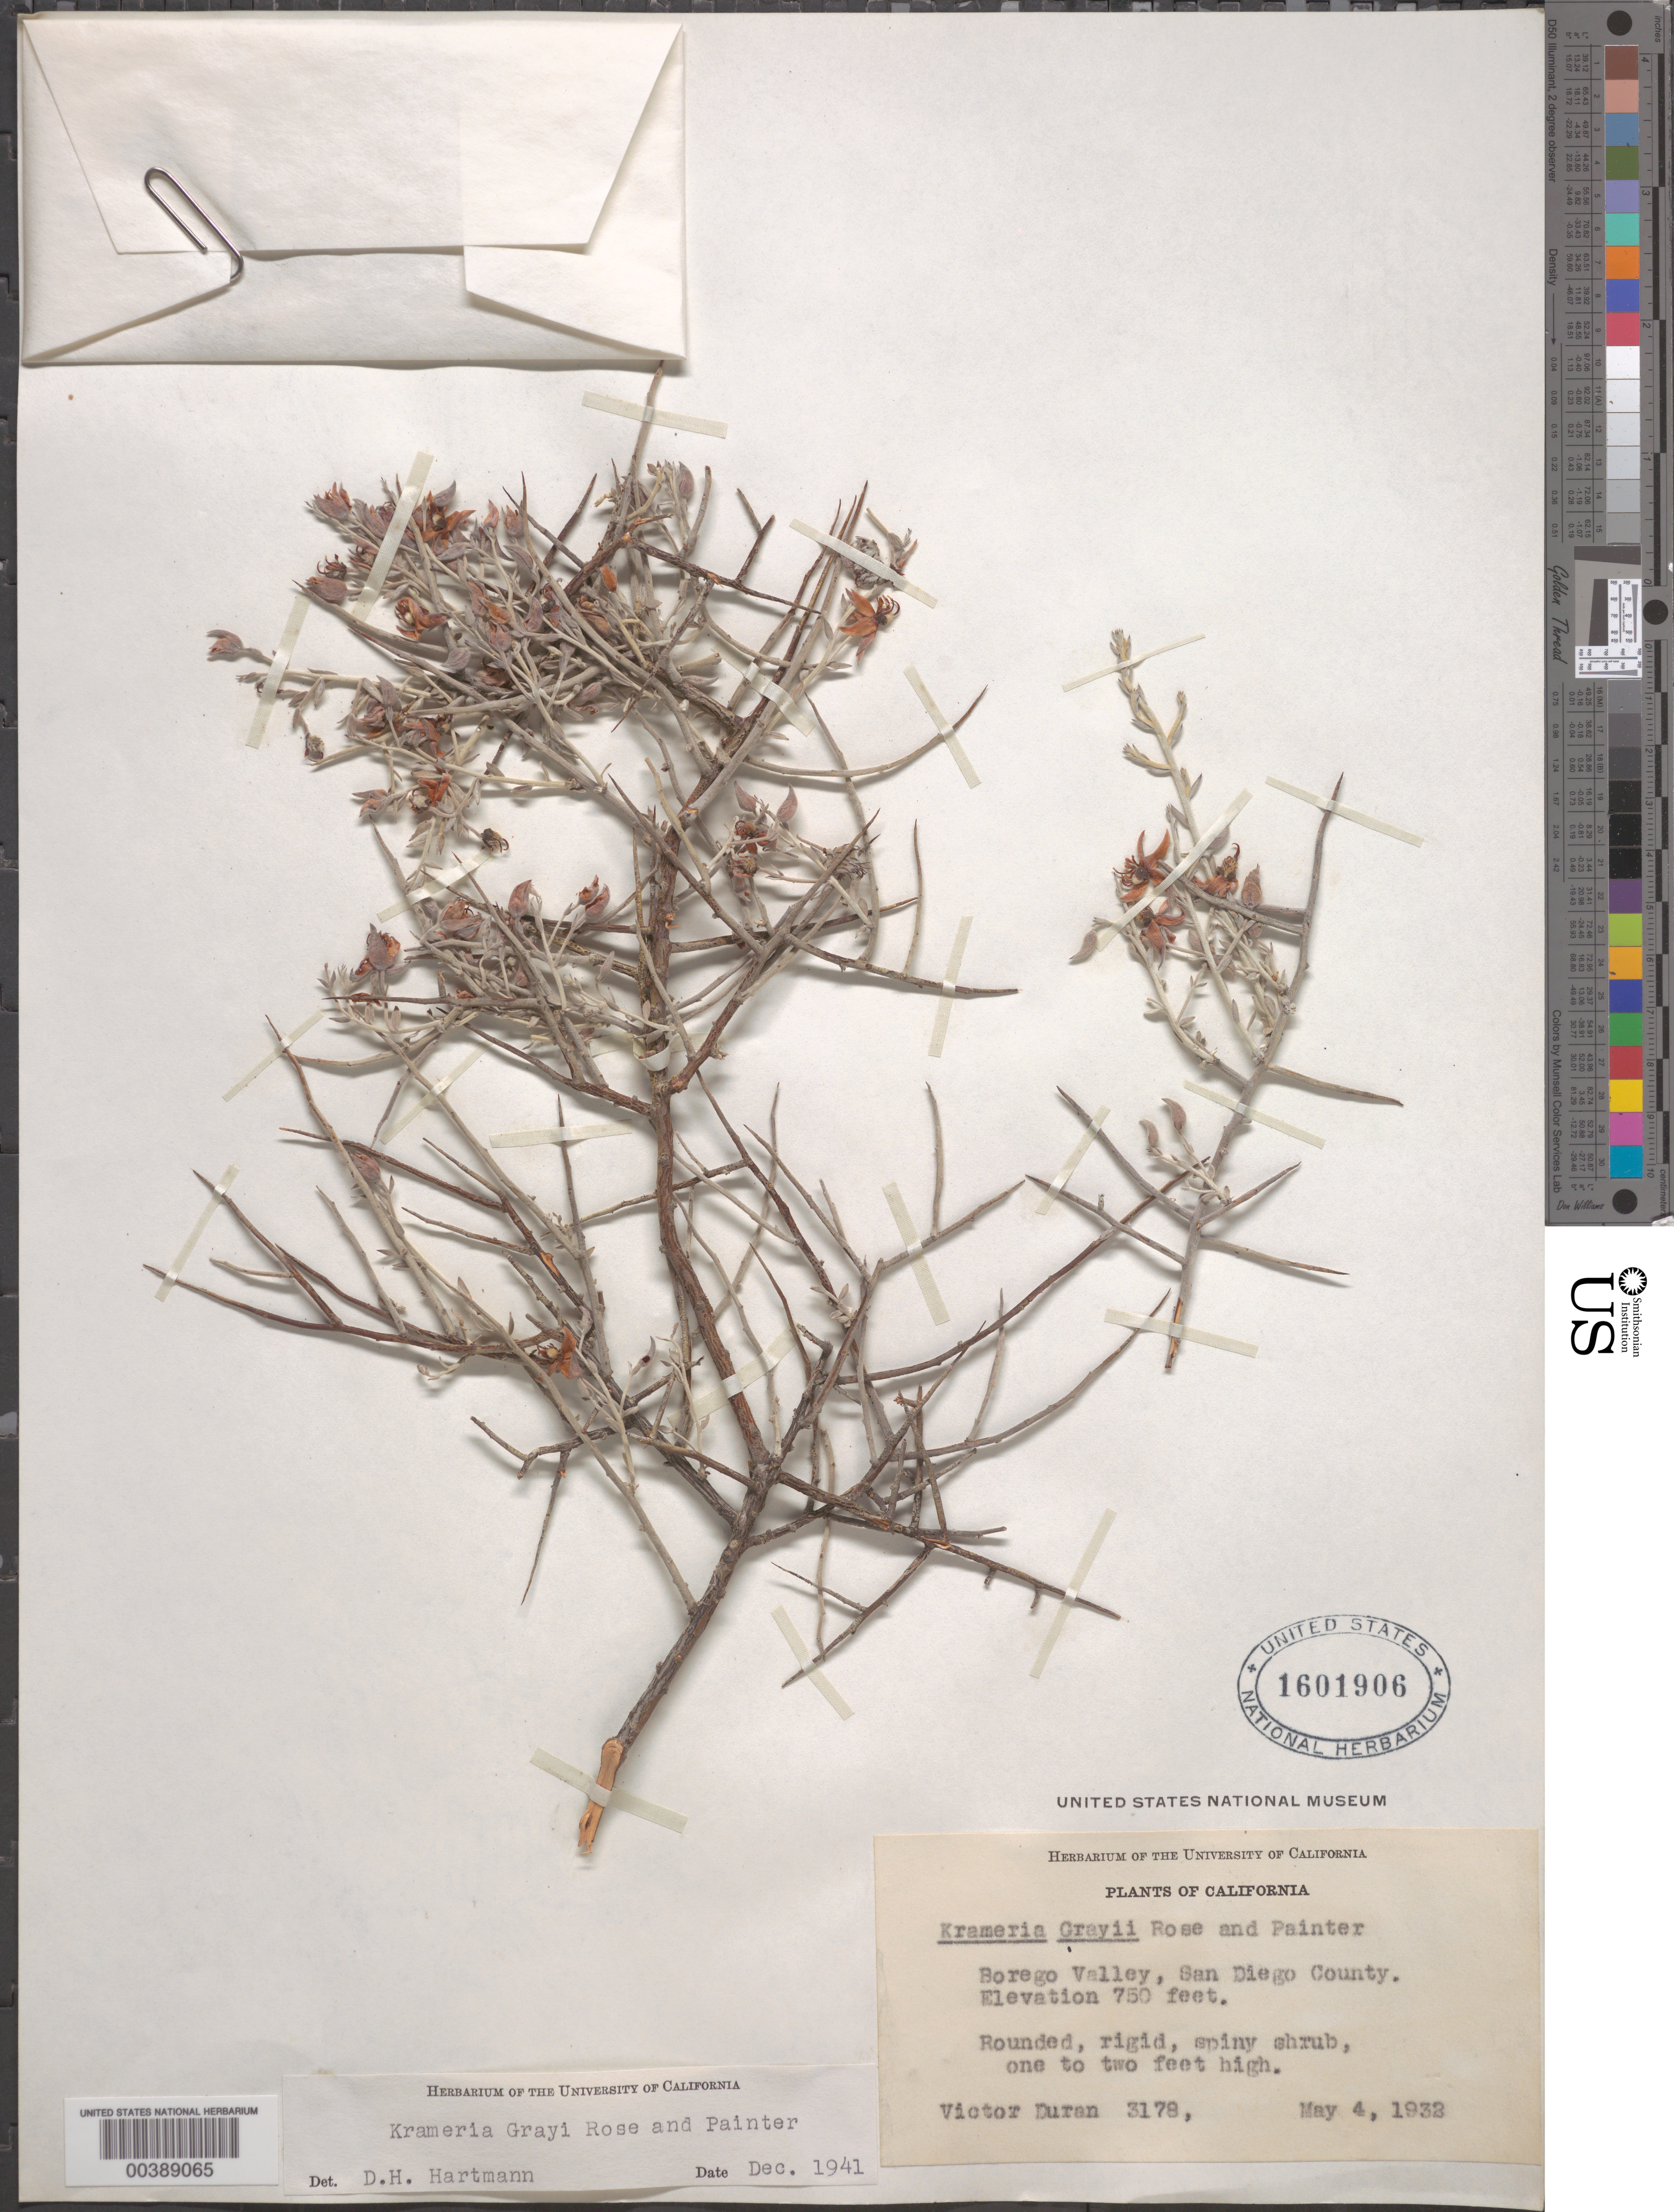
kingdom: Plantae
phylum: Tracheophyta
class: Magnoliopsida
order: Zygophyllales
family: Krameriaceae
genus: Krameria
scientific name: Krameria grayi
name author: Rose & J.H. Painter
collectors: V. Duran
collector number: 3178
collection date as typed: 04 May 1932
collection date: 1932-05-04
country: United States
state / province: California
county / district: San Diego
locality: Borego valley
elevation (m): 229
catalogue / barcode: US 1601906